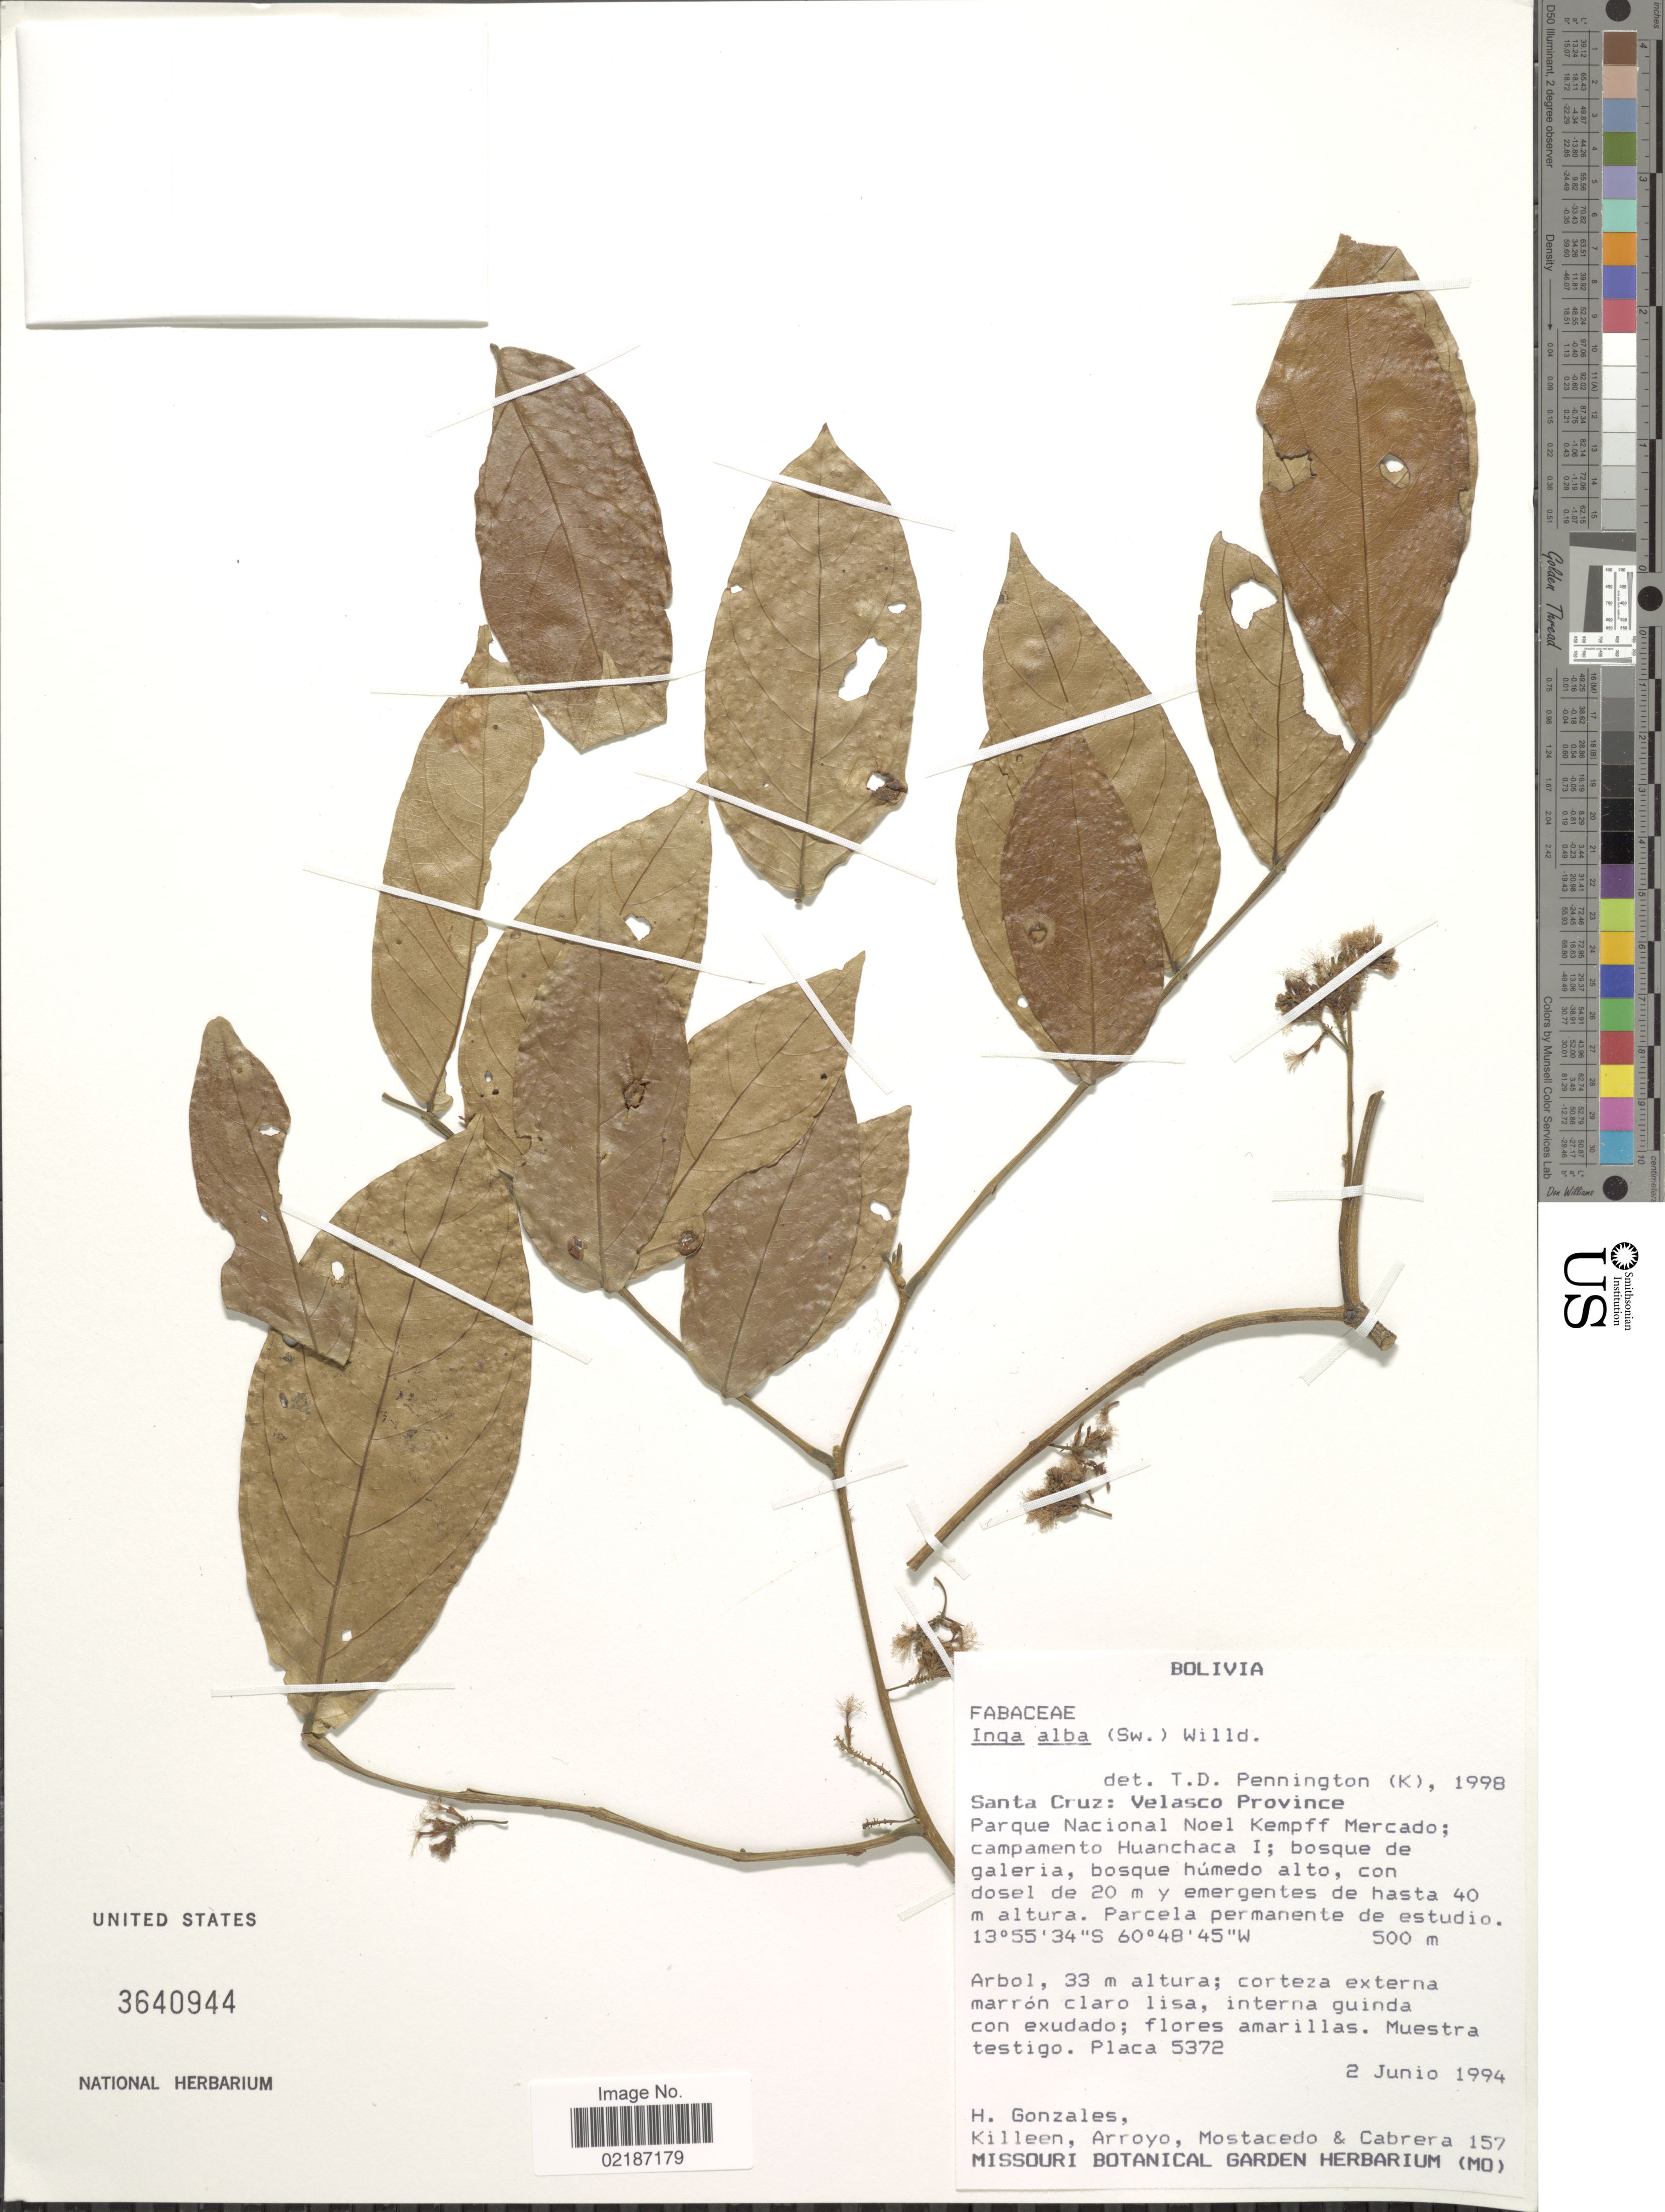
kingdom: Plantae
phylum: Tracheophyta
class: Magnoliopsida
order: Fabales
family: Fabaceae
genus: Inga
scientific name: Inga alba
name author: (Sw.) Willd.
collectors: H. Gonzales, Killeen, --, Arroyo, --, Mostacedo, -- & Cabrera, --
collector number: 157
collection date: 1994-06-02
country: Bolivia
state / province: Santa Cruz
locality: Velasco Province, Parque Nacional Noel Kempff Mercado; capamento Huanchaca I; bosque de galeria, bosque húmedo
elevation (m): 500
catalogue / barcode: US 3640944